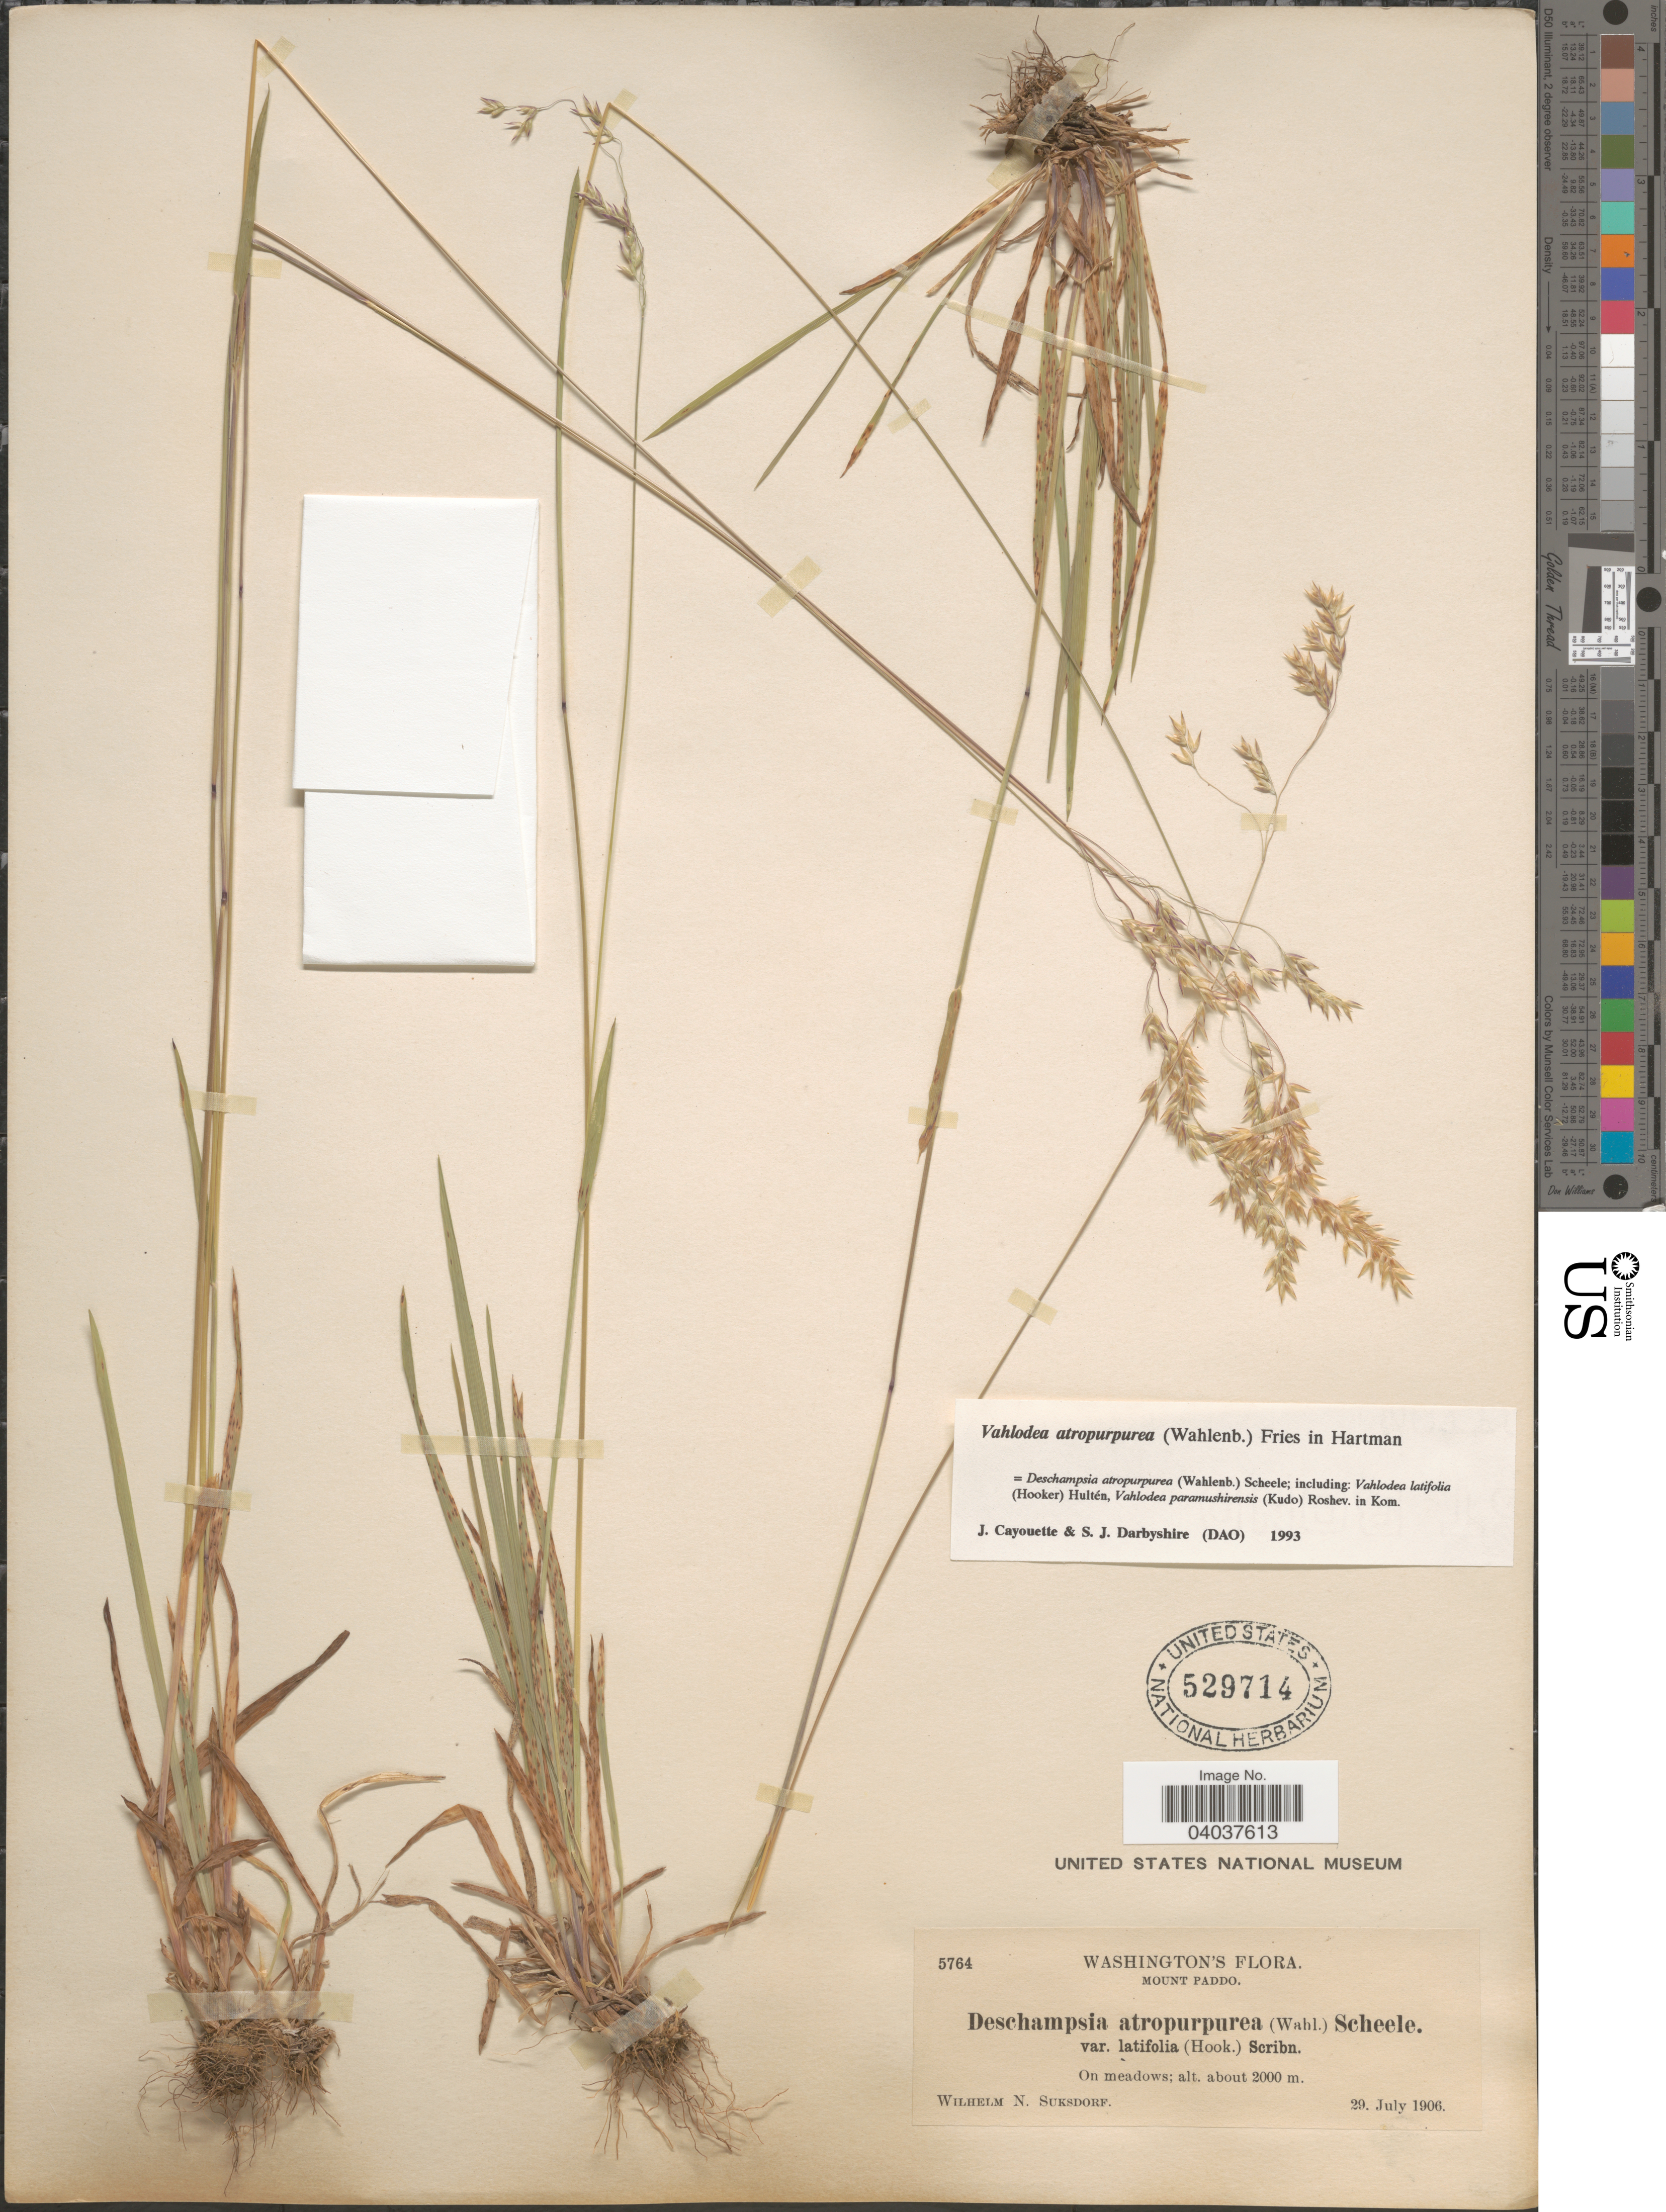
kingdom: Plantae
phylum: Tracheophyta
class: Liliopsida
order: Poales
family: Poaceae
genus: Vahlodea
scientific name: Vahlodea atropurpurea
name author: (Wahlenb.) Fr. ex Hartm.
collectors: W. N. Suksdorf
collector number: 5764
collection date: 1906-07-29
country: United States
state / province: Washington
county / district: Skamania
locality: Mount Paddo. On meadows.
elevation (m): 2000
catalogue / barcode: US 529714